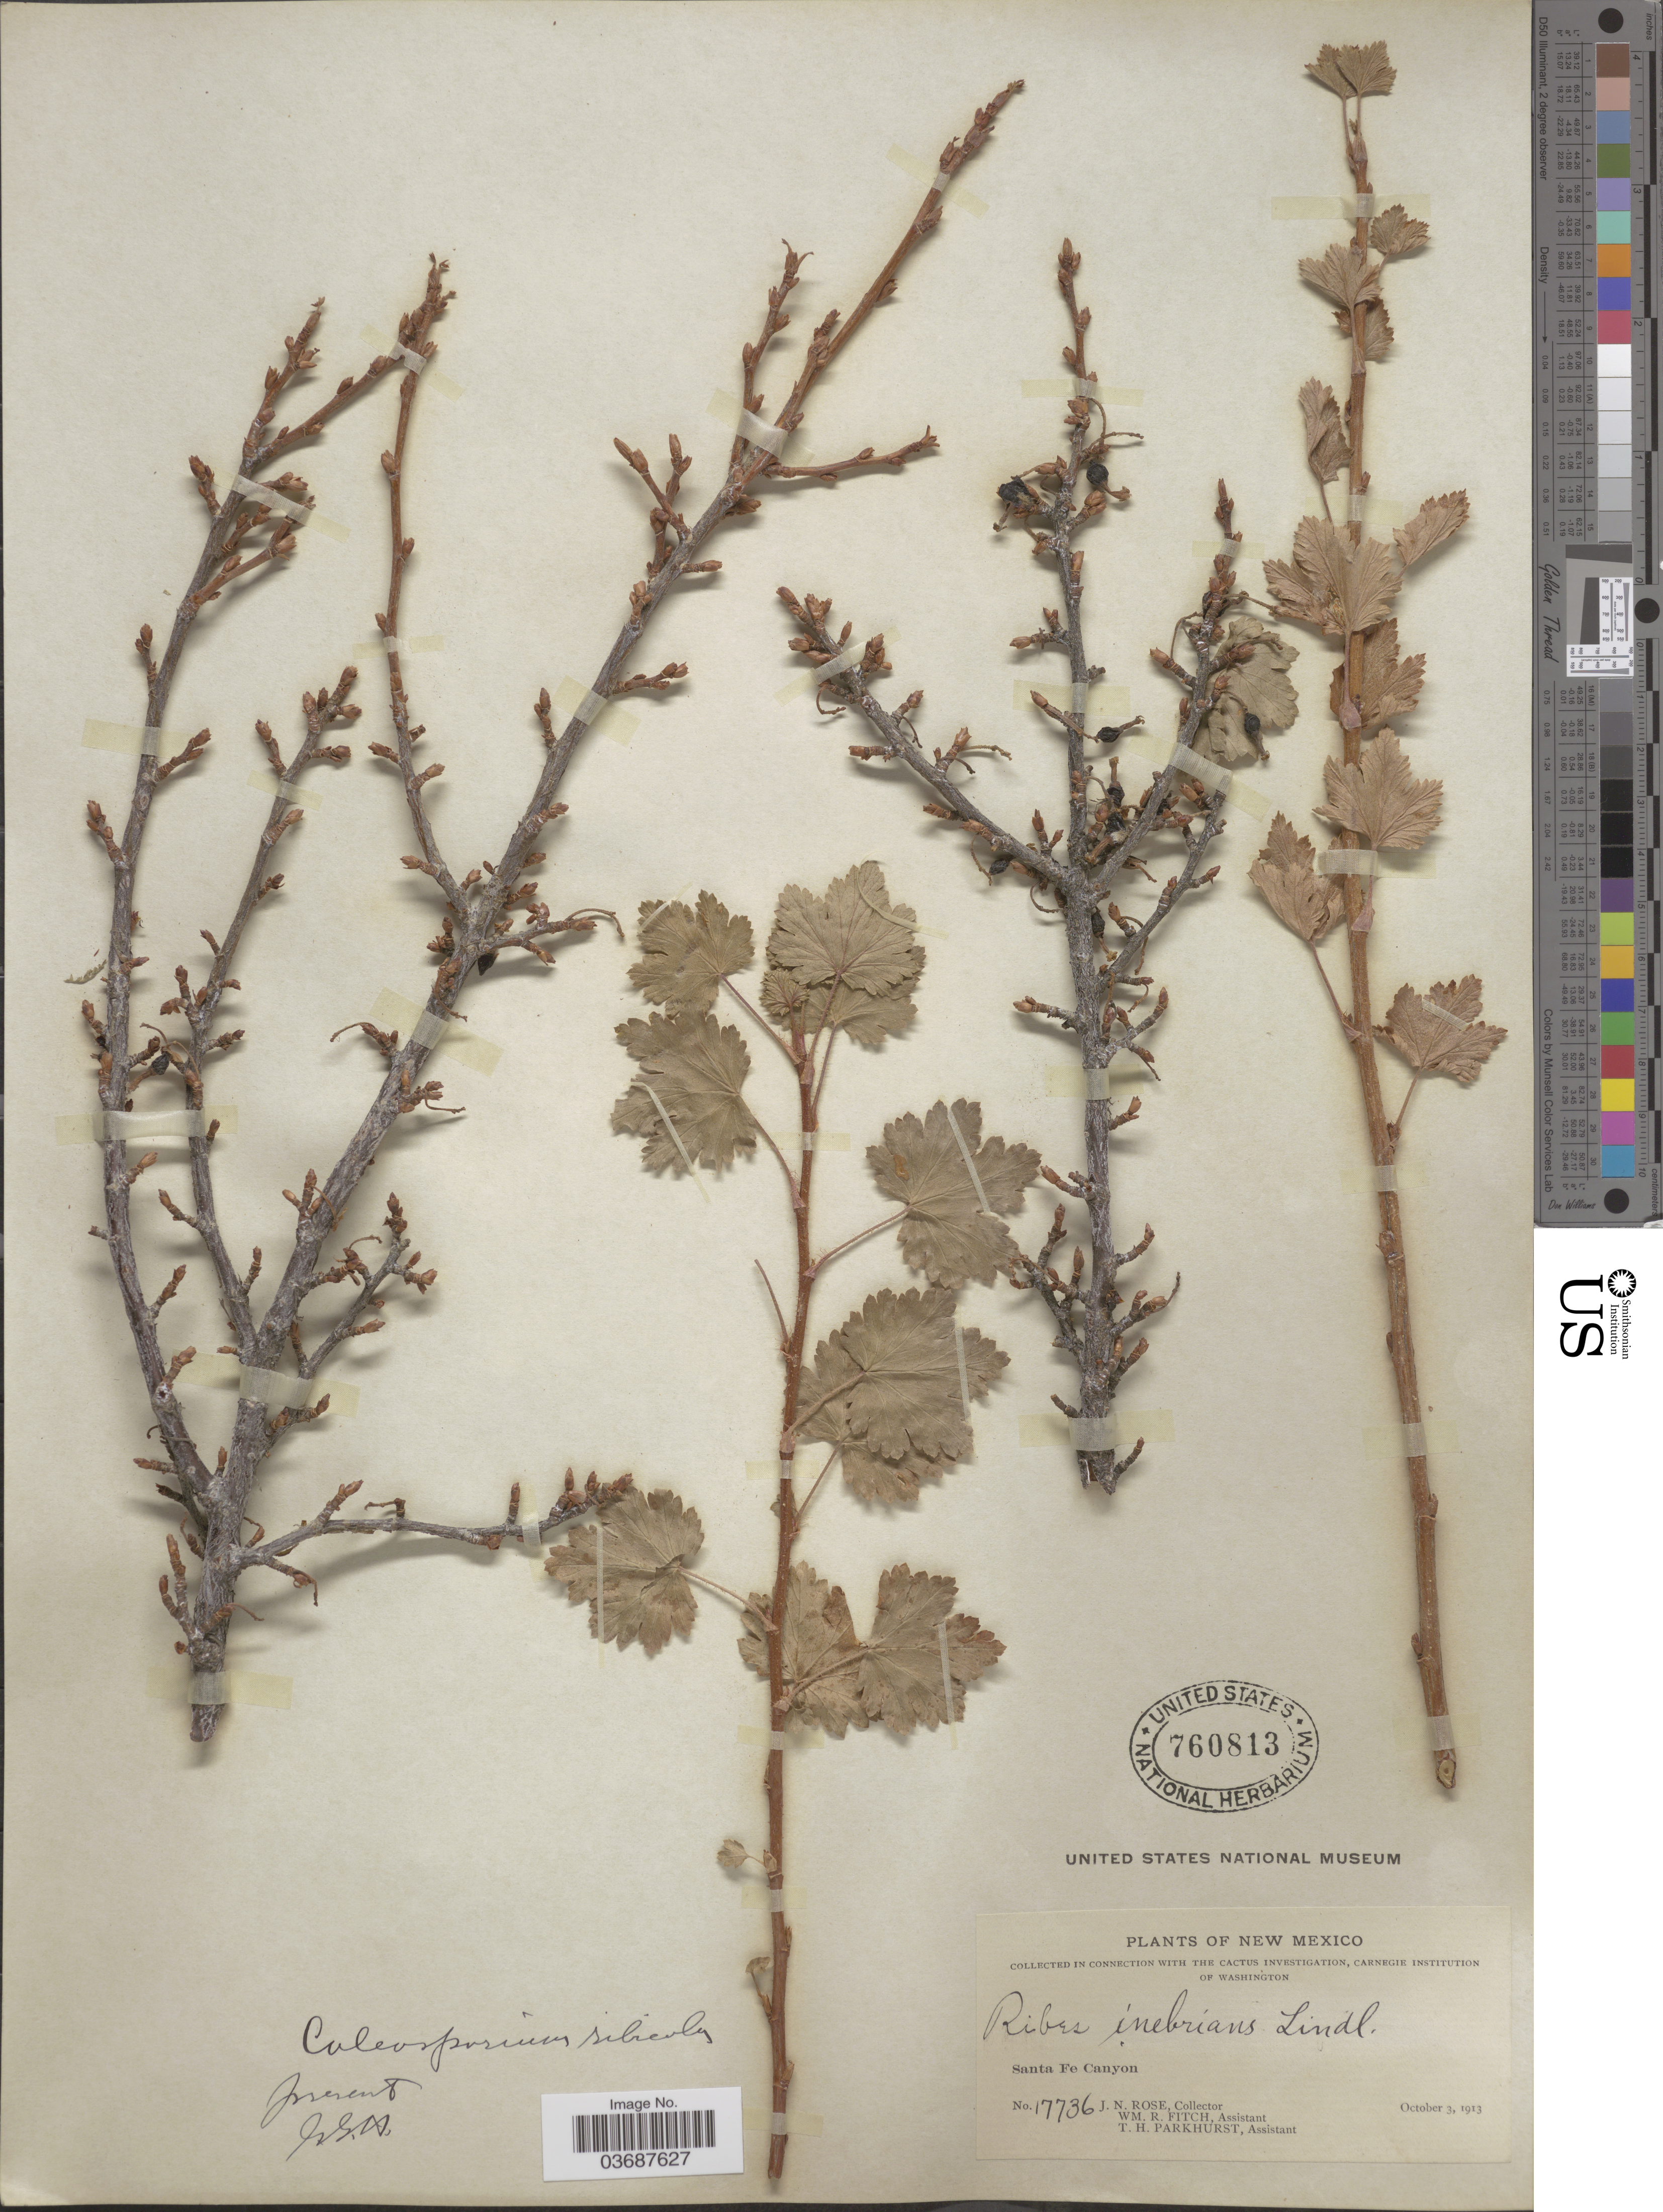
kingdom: Plantae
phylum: Tracheophyta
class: Magnoliopsida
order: Saxifragales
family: Grossulariaceae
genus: Ribes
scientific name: Ribes inebrians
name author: Lindl.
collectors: J. N. Rose, W. R. Fitch & T. Parkhurst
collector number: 17736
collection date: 1913-10-03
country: United States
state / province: New Mexico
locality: Santa Fe Canyon.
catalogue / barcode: US 760813